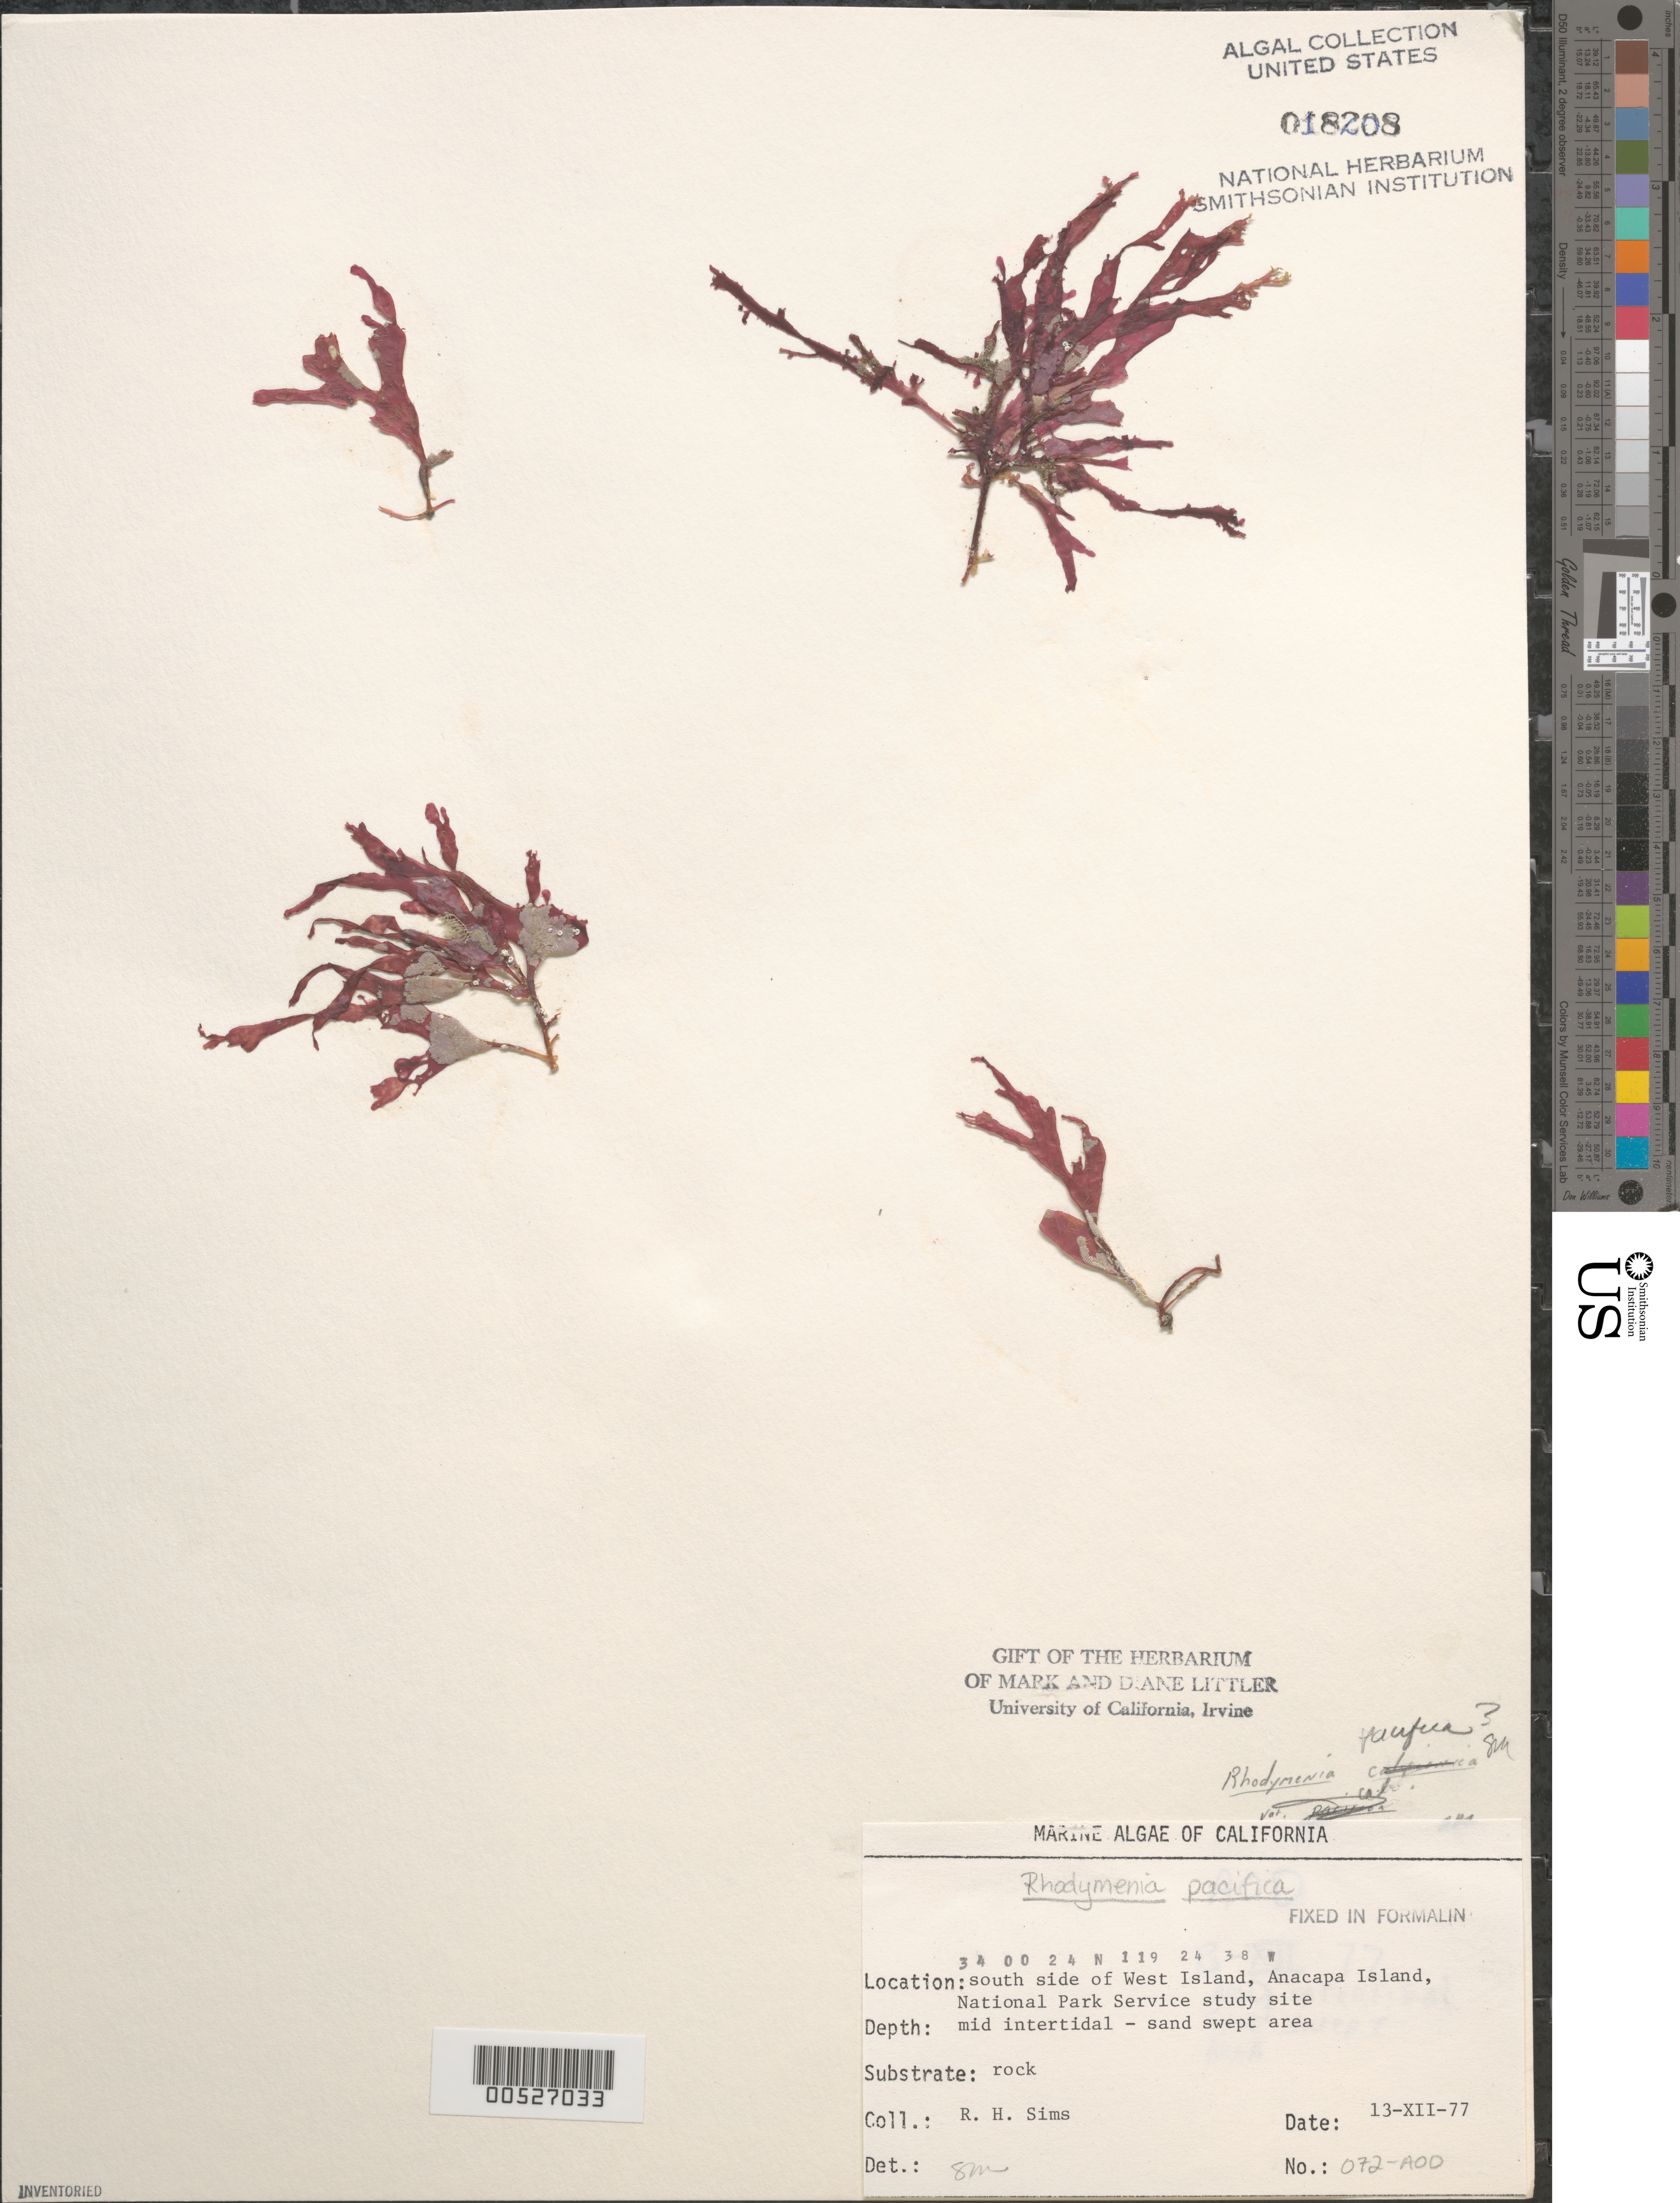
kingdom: Plantae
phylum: Rhodophyta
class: Florideophyceae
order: Rhodymeniales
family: Rhodymeniaceae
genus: Rhodymenia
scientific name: Rhodymenia pacifica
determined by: Murray, S. N.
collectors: R. H. Sims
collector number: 072-AOD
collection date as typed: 13 Dec 1977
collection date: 1977-12-13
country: United States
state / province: California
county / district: Ventura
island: Anacapa Island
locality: South side of west island [National Park Service site]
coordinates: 34 00'24"N, 119 24'38"W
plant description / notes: BLM-SOCALBIGHT Rocky Intertidal Survey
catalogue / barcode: US 18208